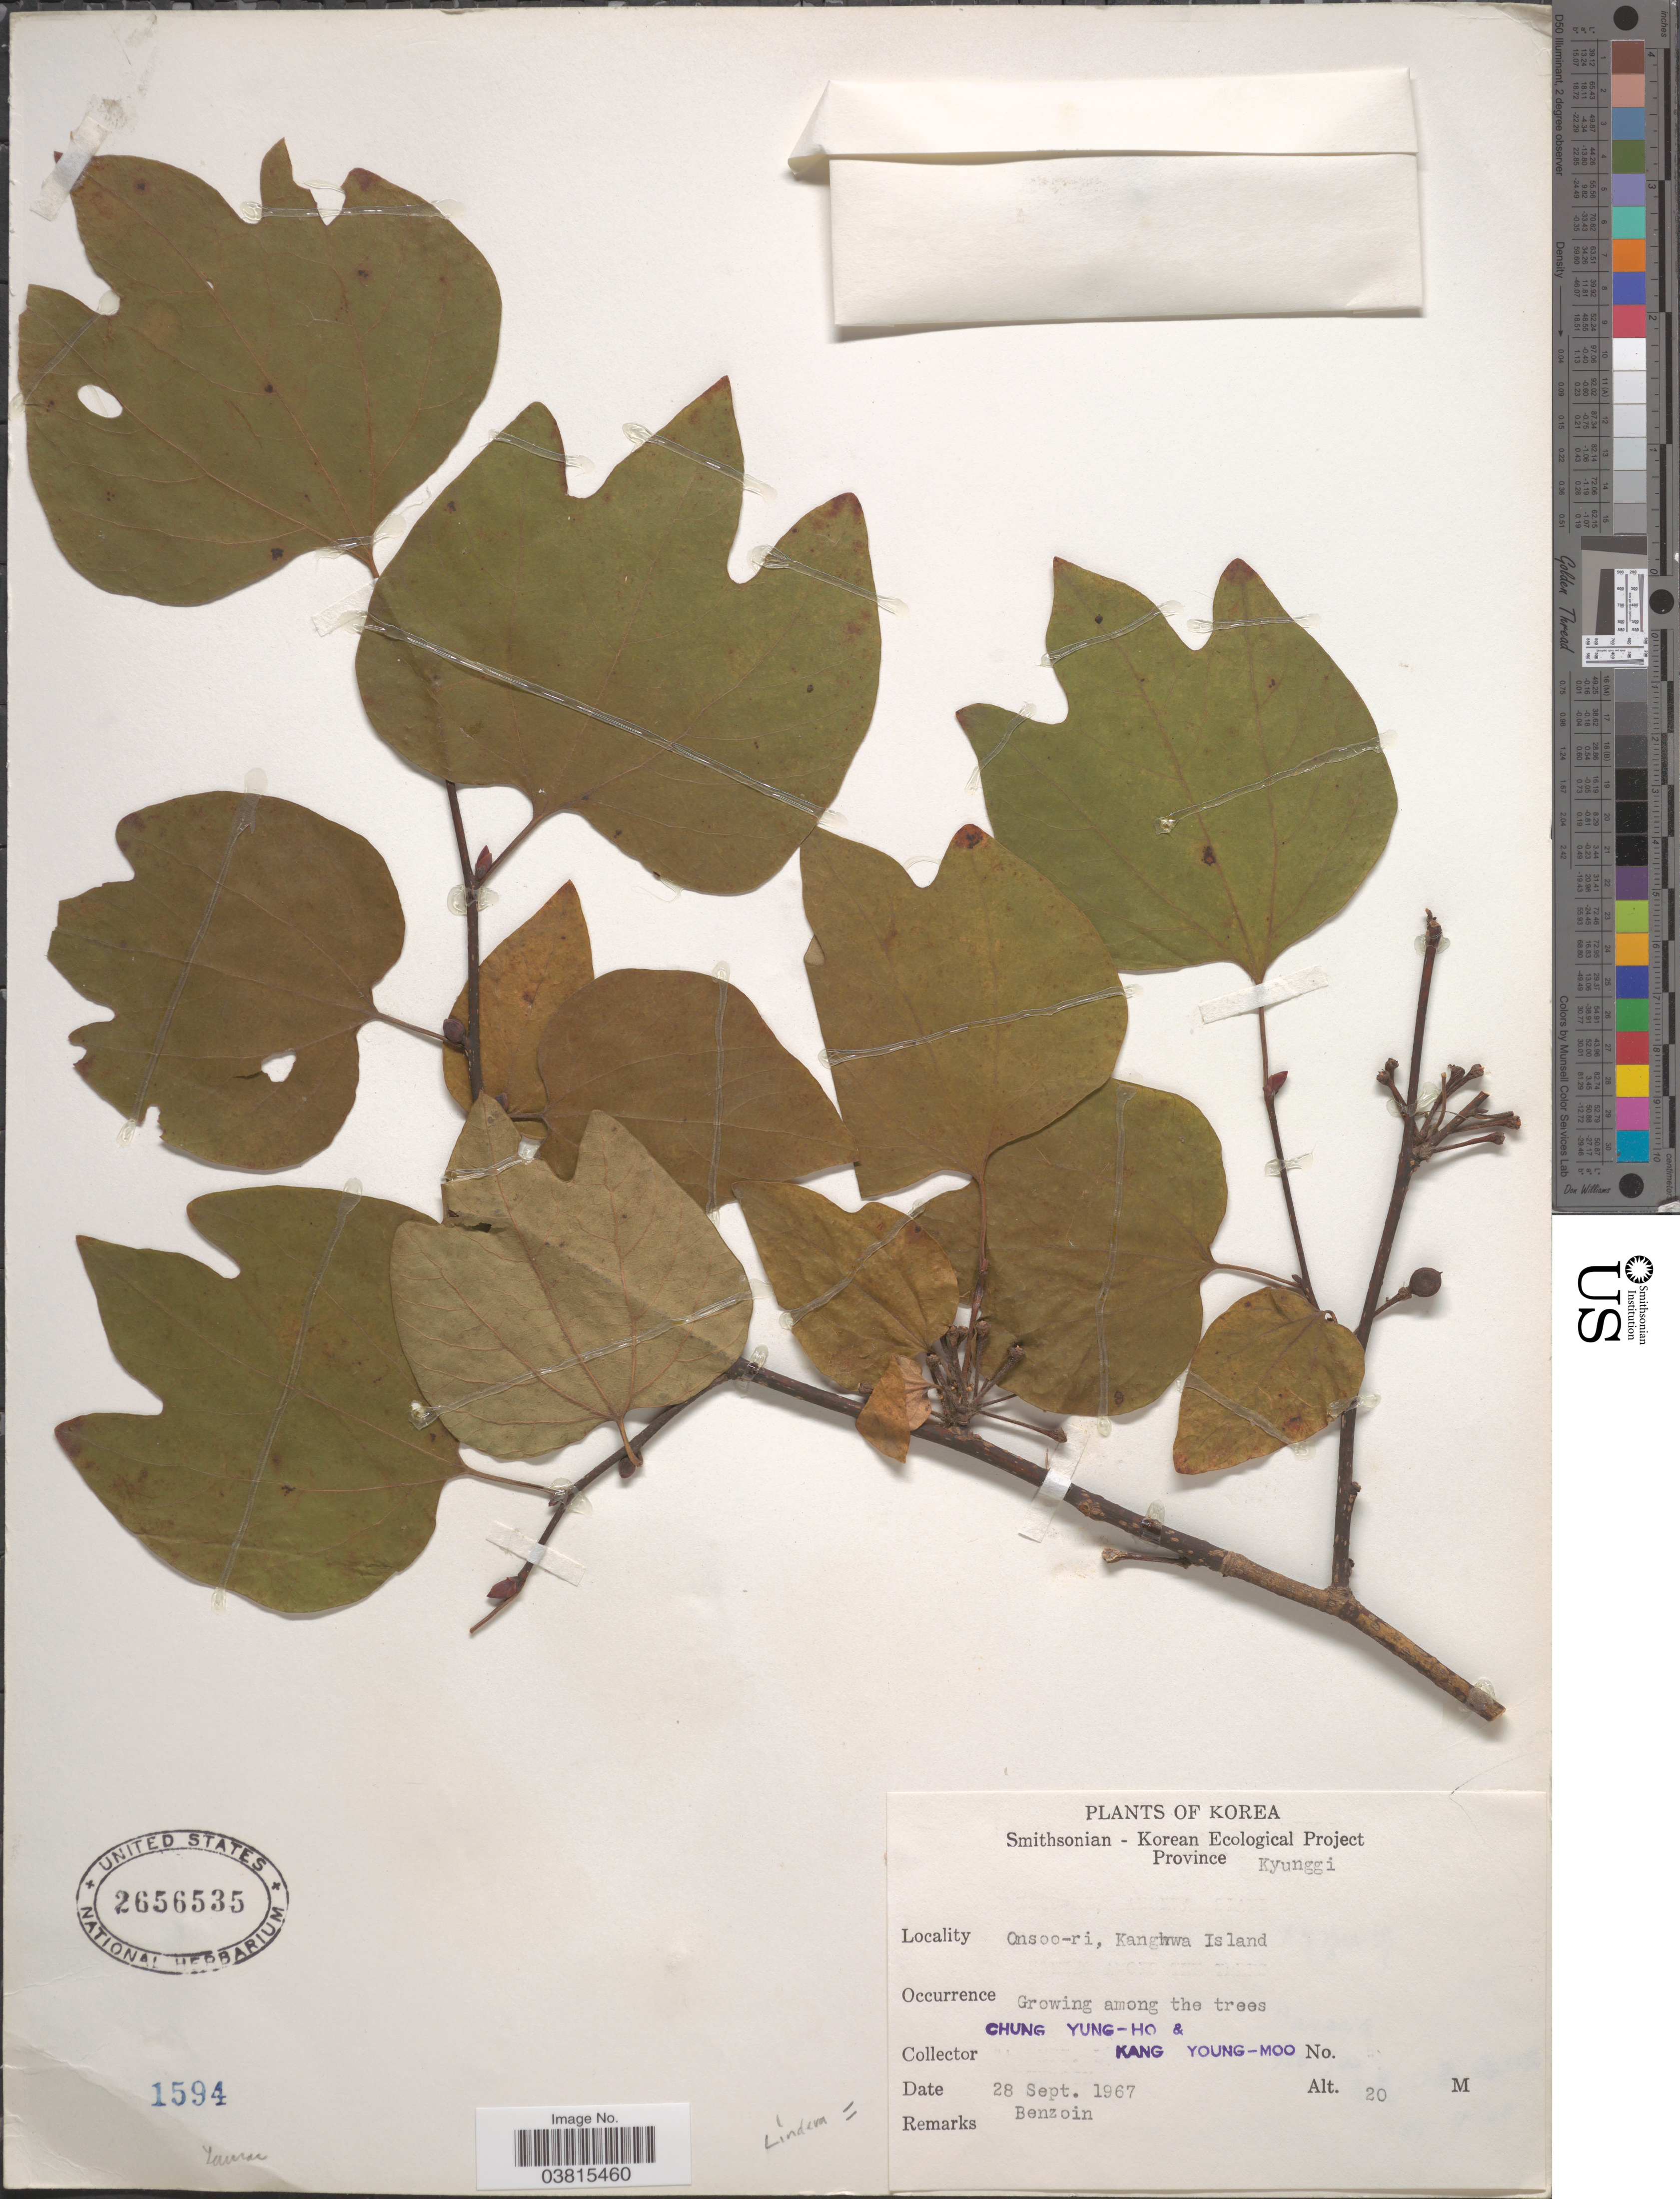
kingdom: Plantae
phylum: Tracheophyta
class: Magnoliopsida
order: Laurales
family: Lauraceae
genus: Lindera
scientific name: Lindera sp.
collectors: C. Yung-Ho & K. Young-Moo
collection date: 1967-09-28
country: South Korea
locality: Province Kyunggi. Onsoo-ri, Kanghwa Island.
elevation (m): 20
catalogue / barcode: US 2656535